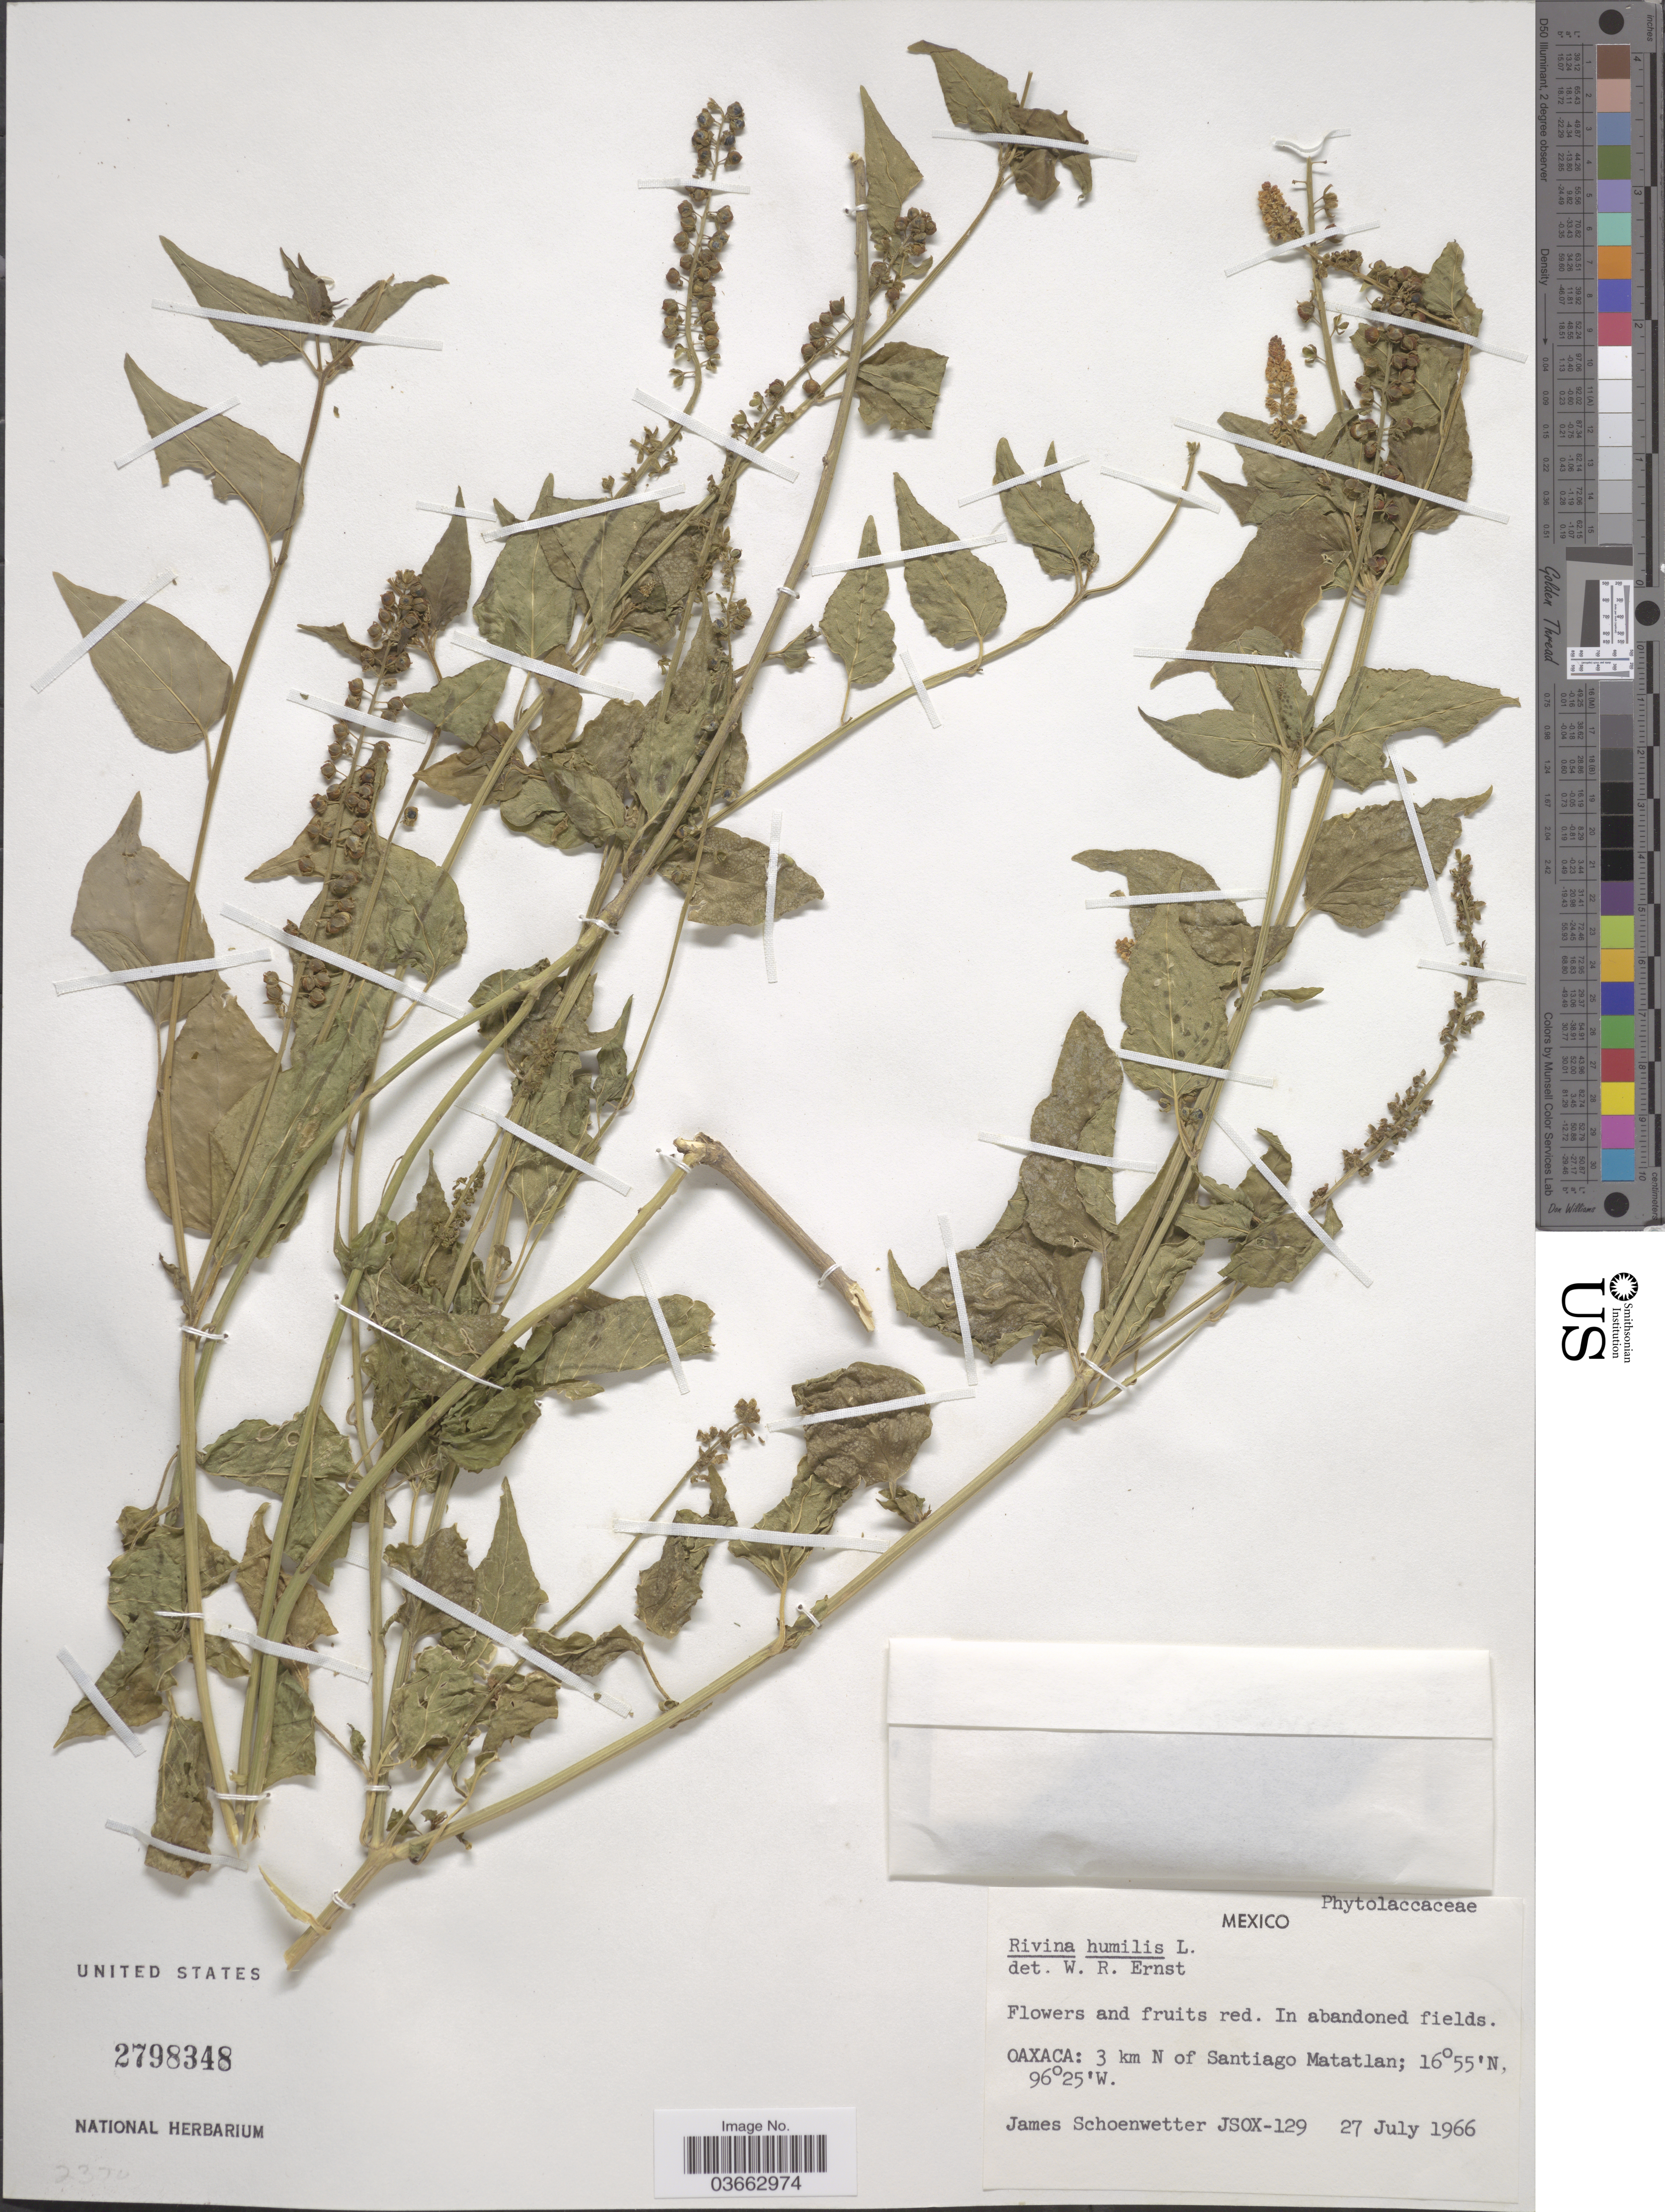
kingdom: Plantae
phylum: Tracheophyta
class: Magnoliopsida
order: Caryophyllales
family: Phytolaccaceae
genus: Rivina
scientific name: Rivina humilis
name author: L.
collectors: J. Schoenwetter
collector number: JSOX-129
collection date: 1966-07-27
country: Mexico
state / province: Oaxaca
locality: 3 km N of Santiago Matatlan.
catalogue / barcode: US 2798348